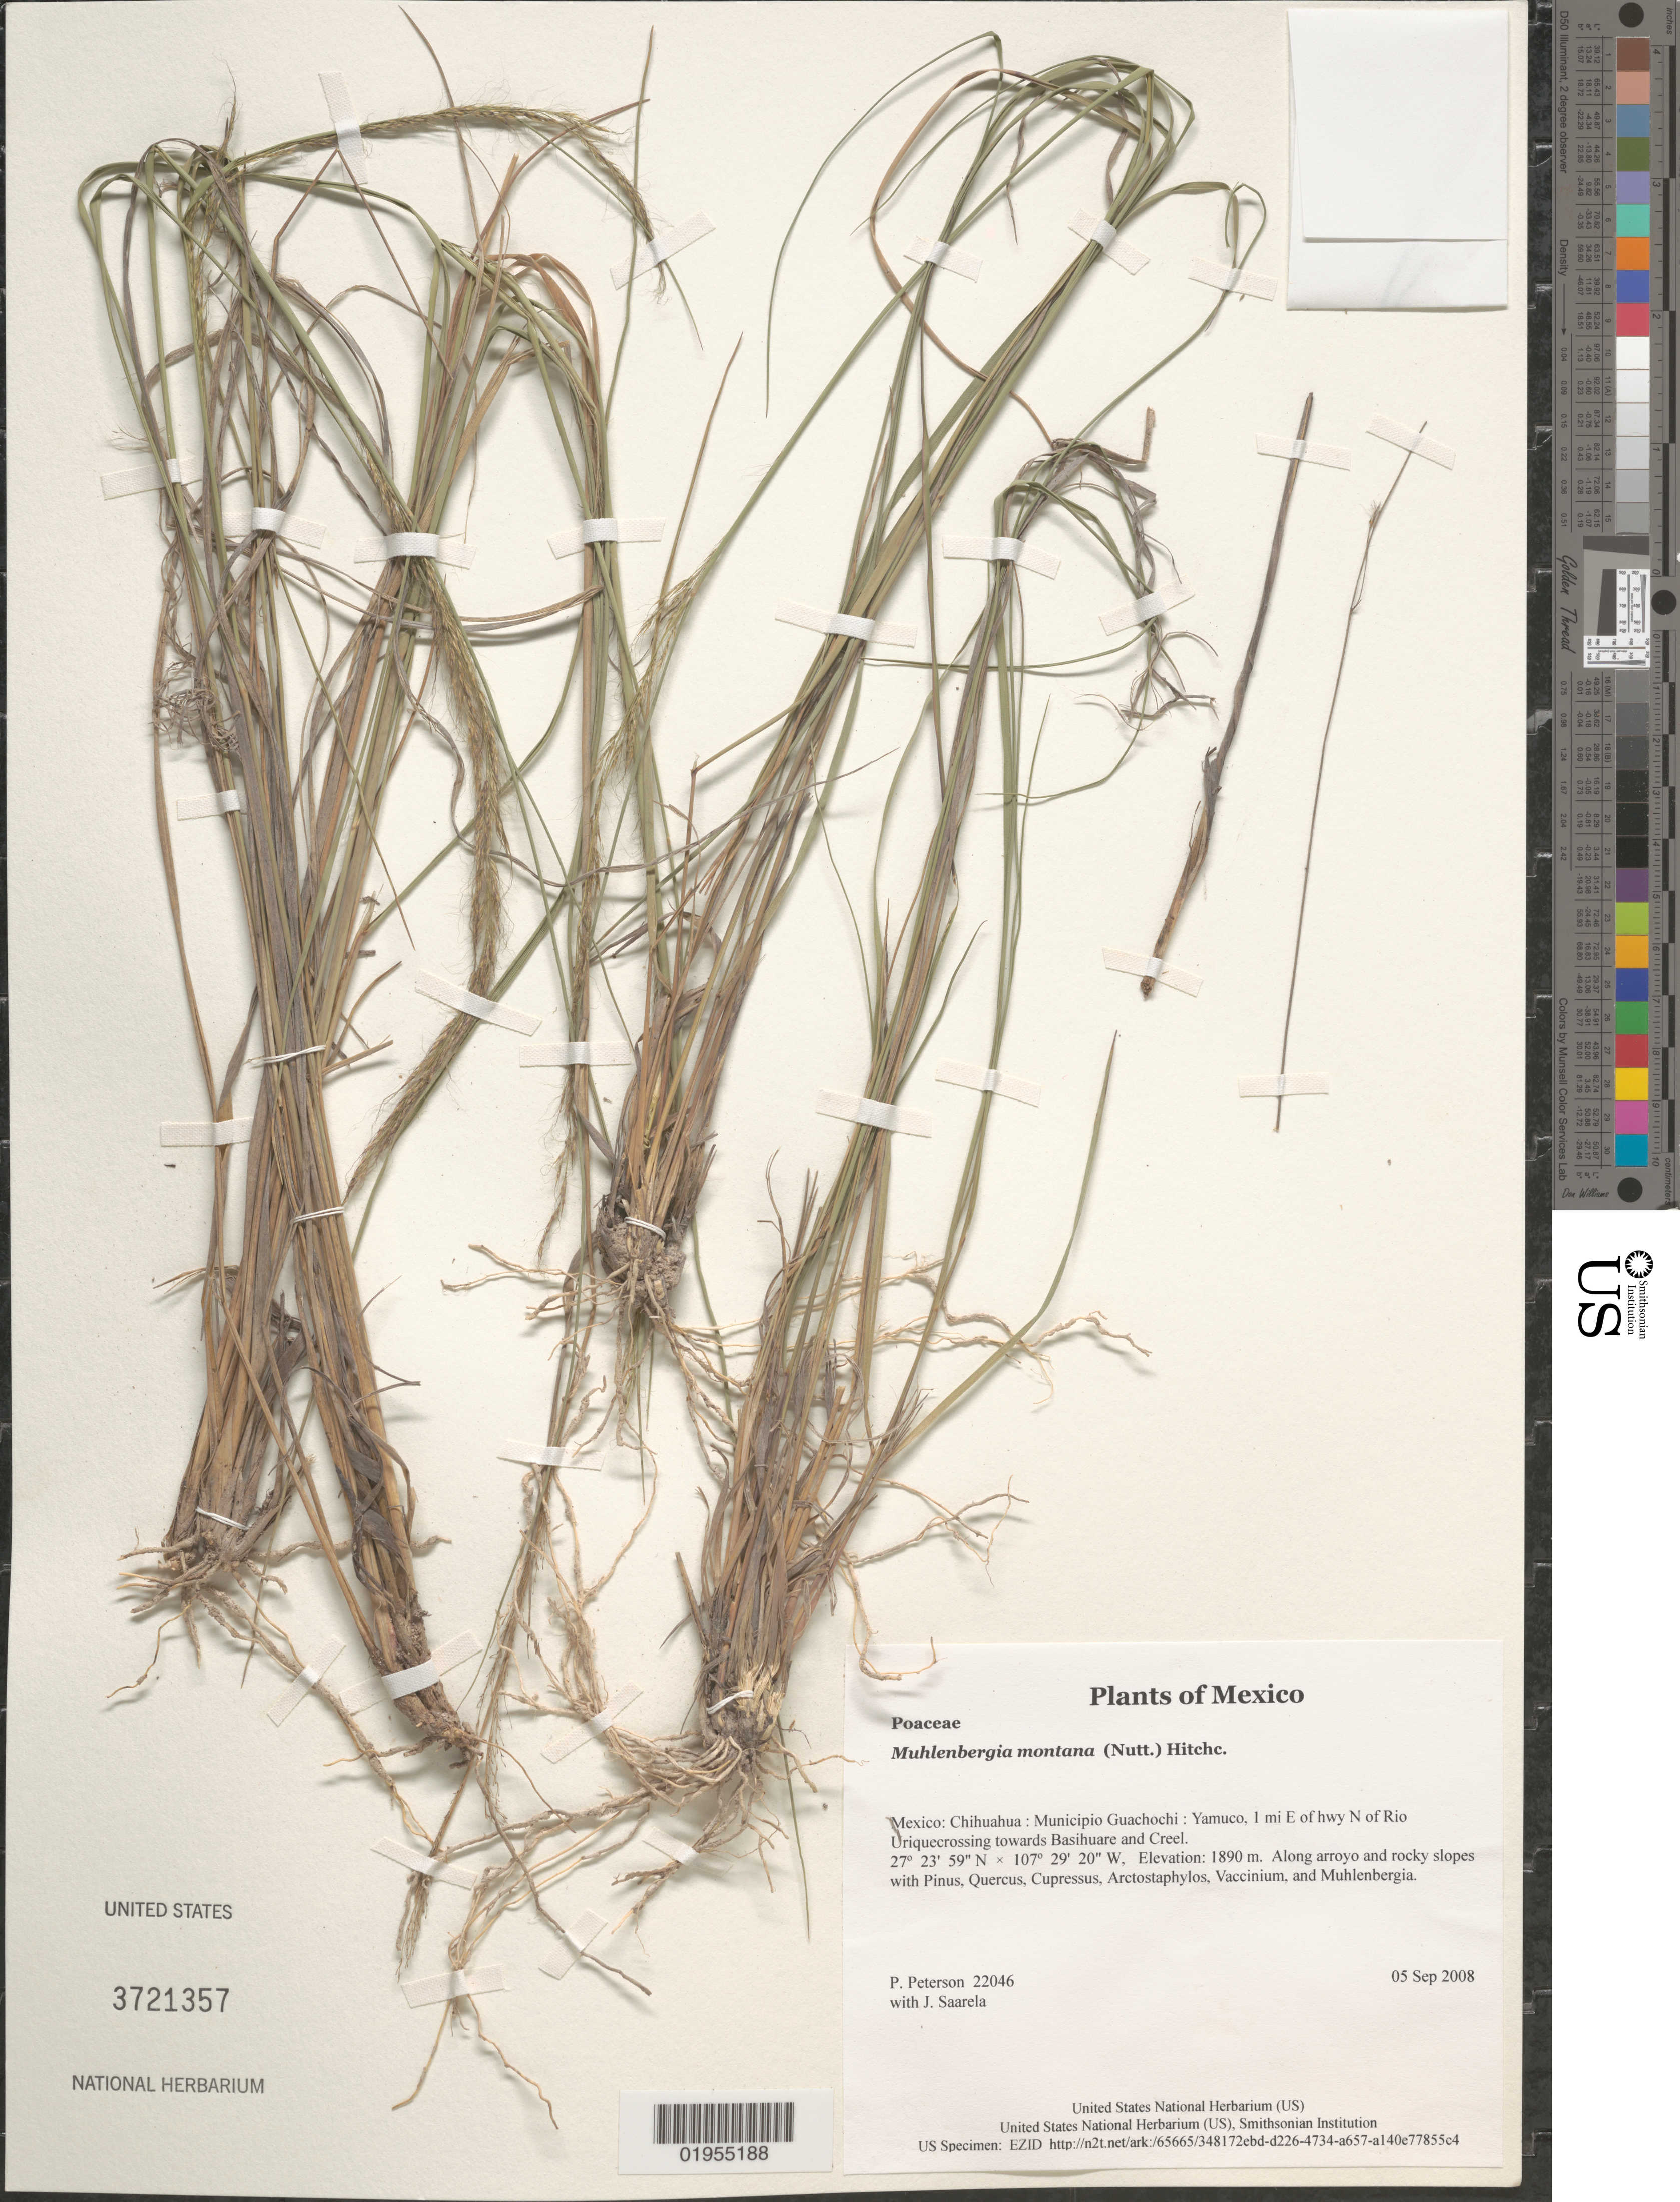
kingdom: Plantae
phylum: Tracheophyta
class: Liliopsida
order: Poales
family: Poaceae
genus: Muhlenbergia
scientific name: Muhlenbergia montana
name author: (Nutt.) Hitchc.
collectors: P. M. Peterson & J. Saarela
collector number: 22046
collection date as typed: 05 Sep 2008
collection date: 2008-09-05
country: Mexico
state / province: Chihuahua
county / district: Municipio Guachochi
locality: Yamuco, 1 mi E of hwy N of Rio Uriquecrossing towards Basihuare and Creel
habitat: Along arroyo and rocky slopes with Pinus, Quercus, Cupressus, Arctostaphylos, Vaccinium, and Muhlenbergia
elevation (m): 1890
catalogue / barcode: US 3721357